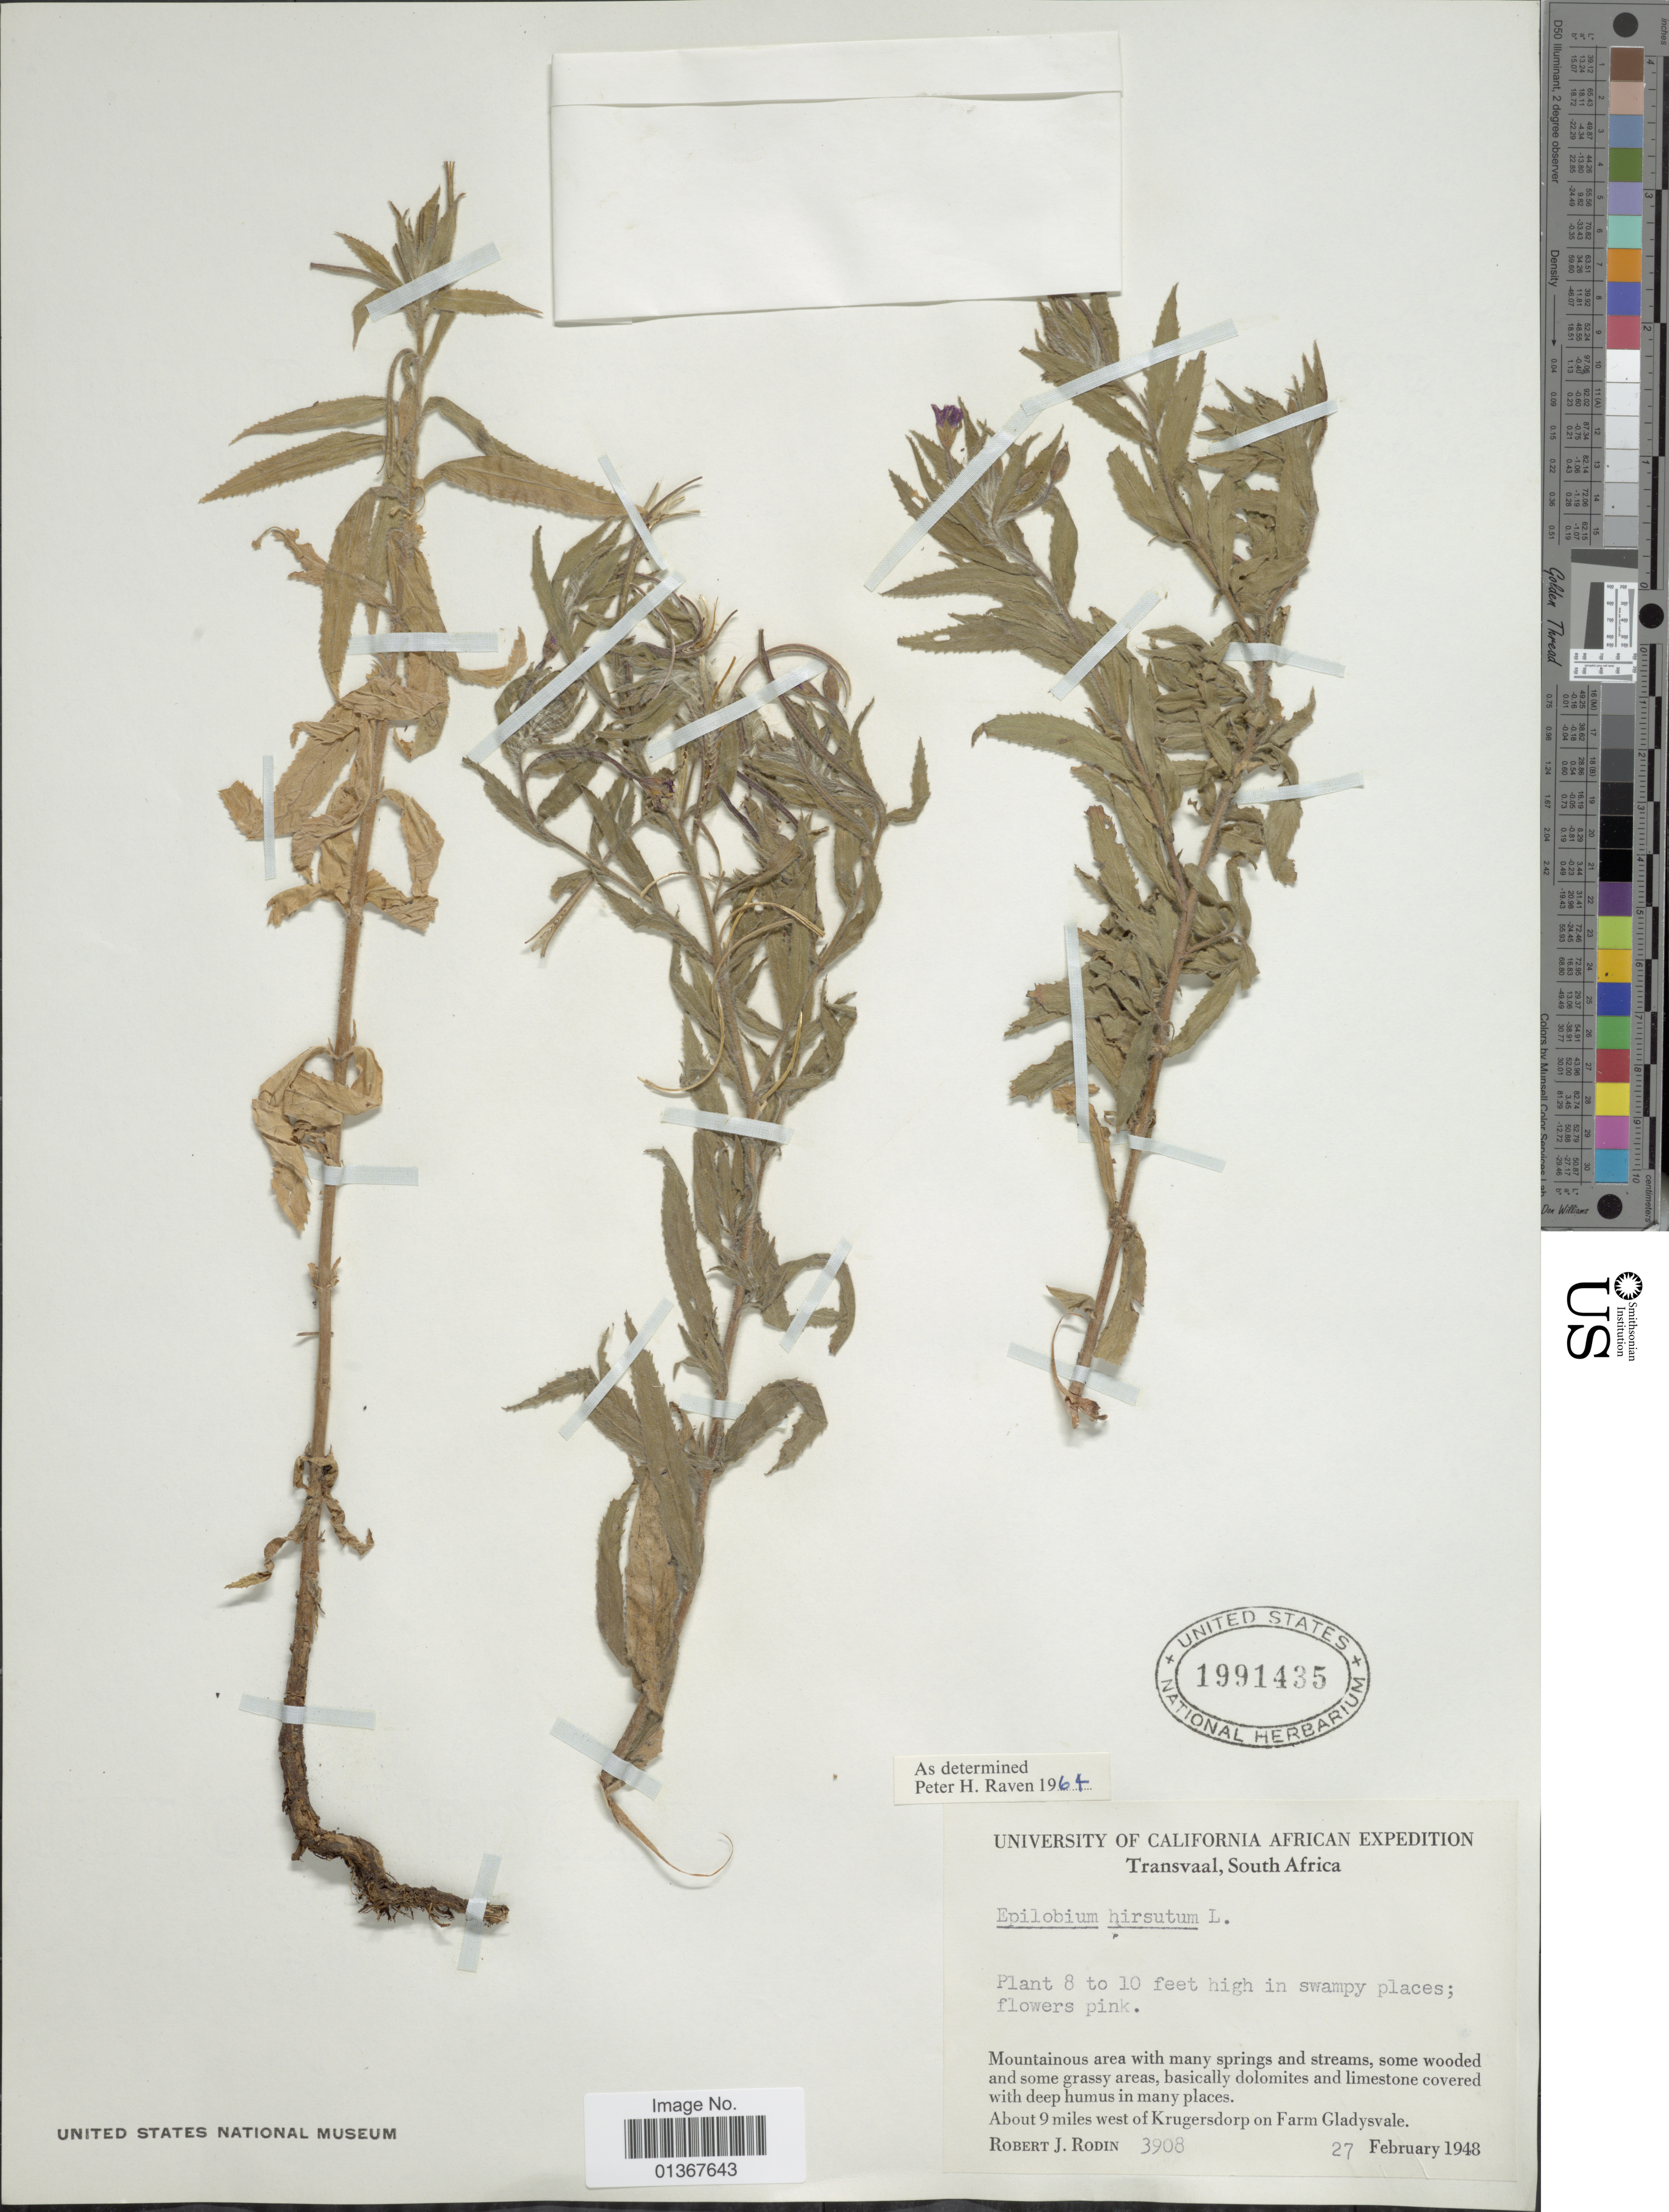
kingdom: Plantae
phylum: Tracheophyta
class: Magnoliopsida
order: Myrtales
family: Onagraceae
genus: Epilobium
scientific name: Epilobium hirsutum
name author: L.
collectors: R. J. Rodin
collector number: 3908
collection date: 1948-02-27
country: South Africa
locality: Transvaal. About 9 miles west of Krugersdorp on Farm Gladysvale.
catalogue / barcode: US 1991435